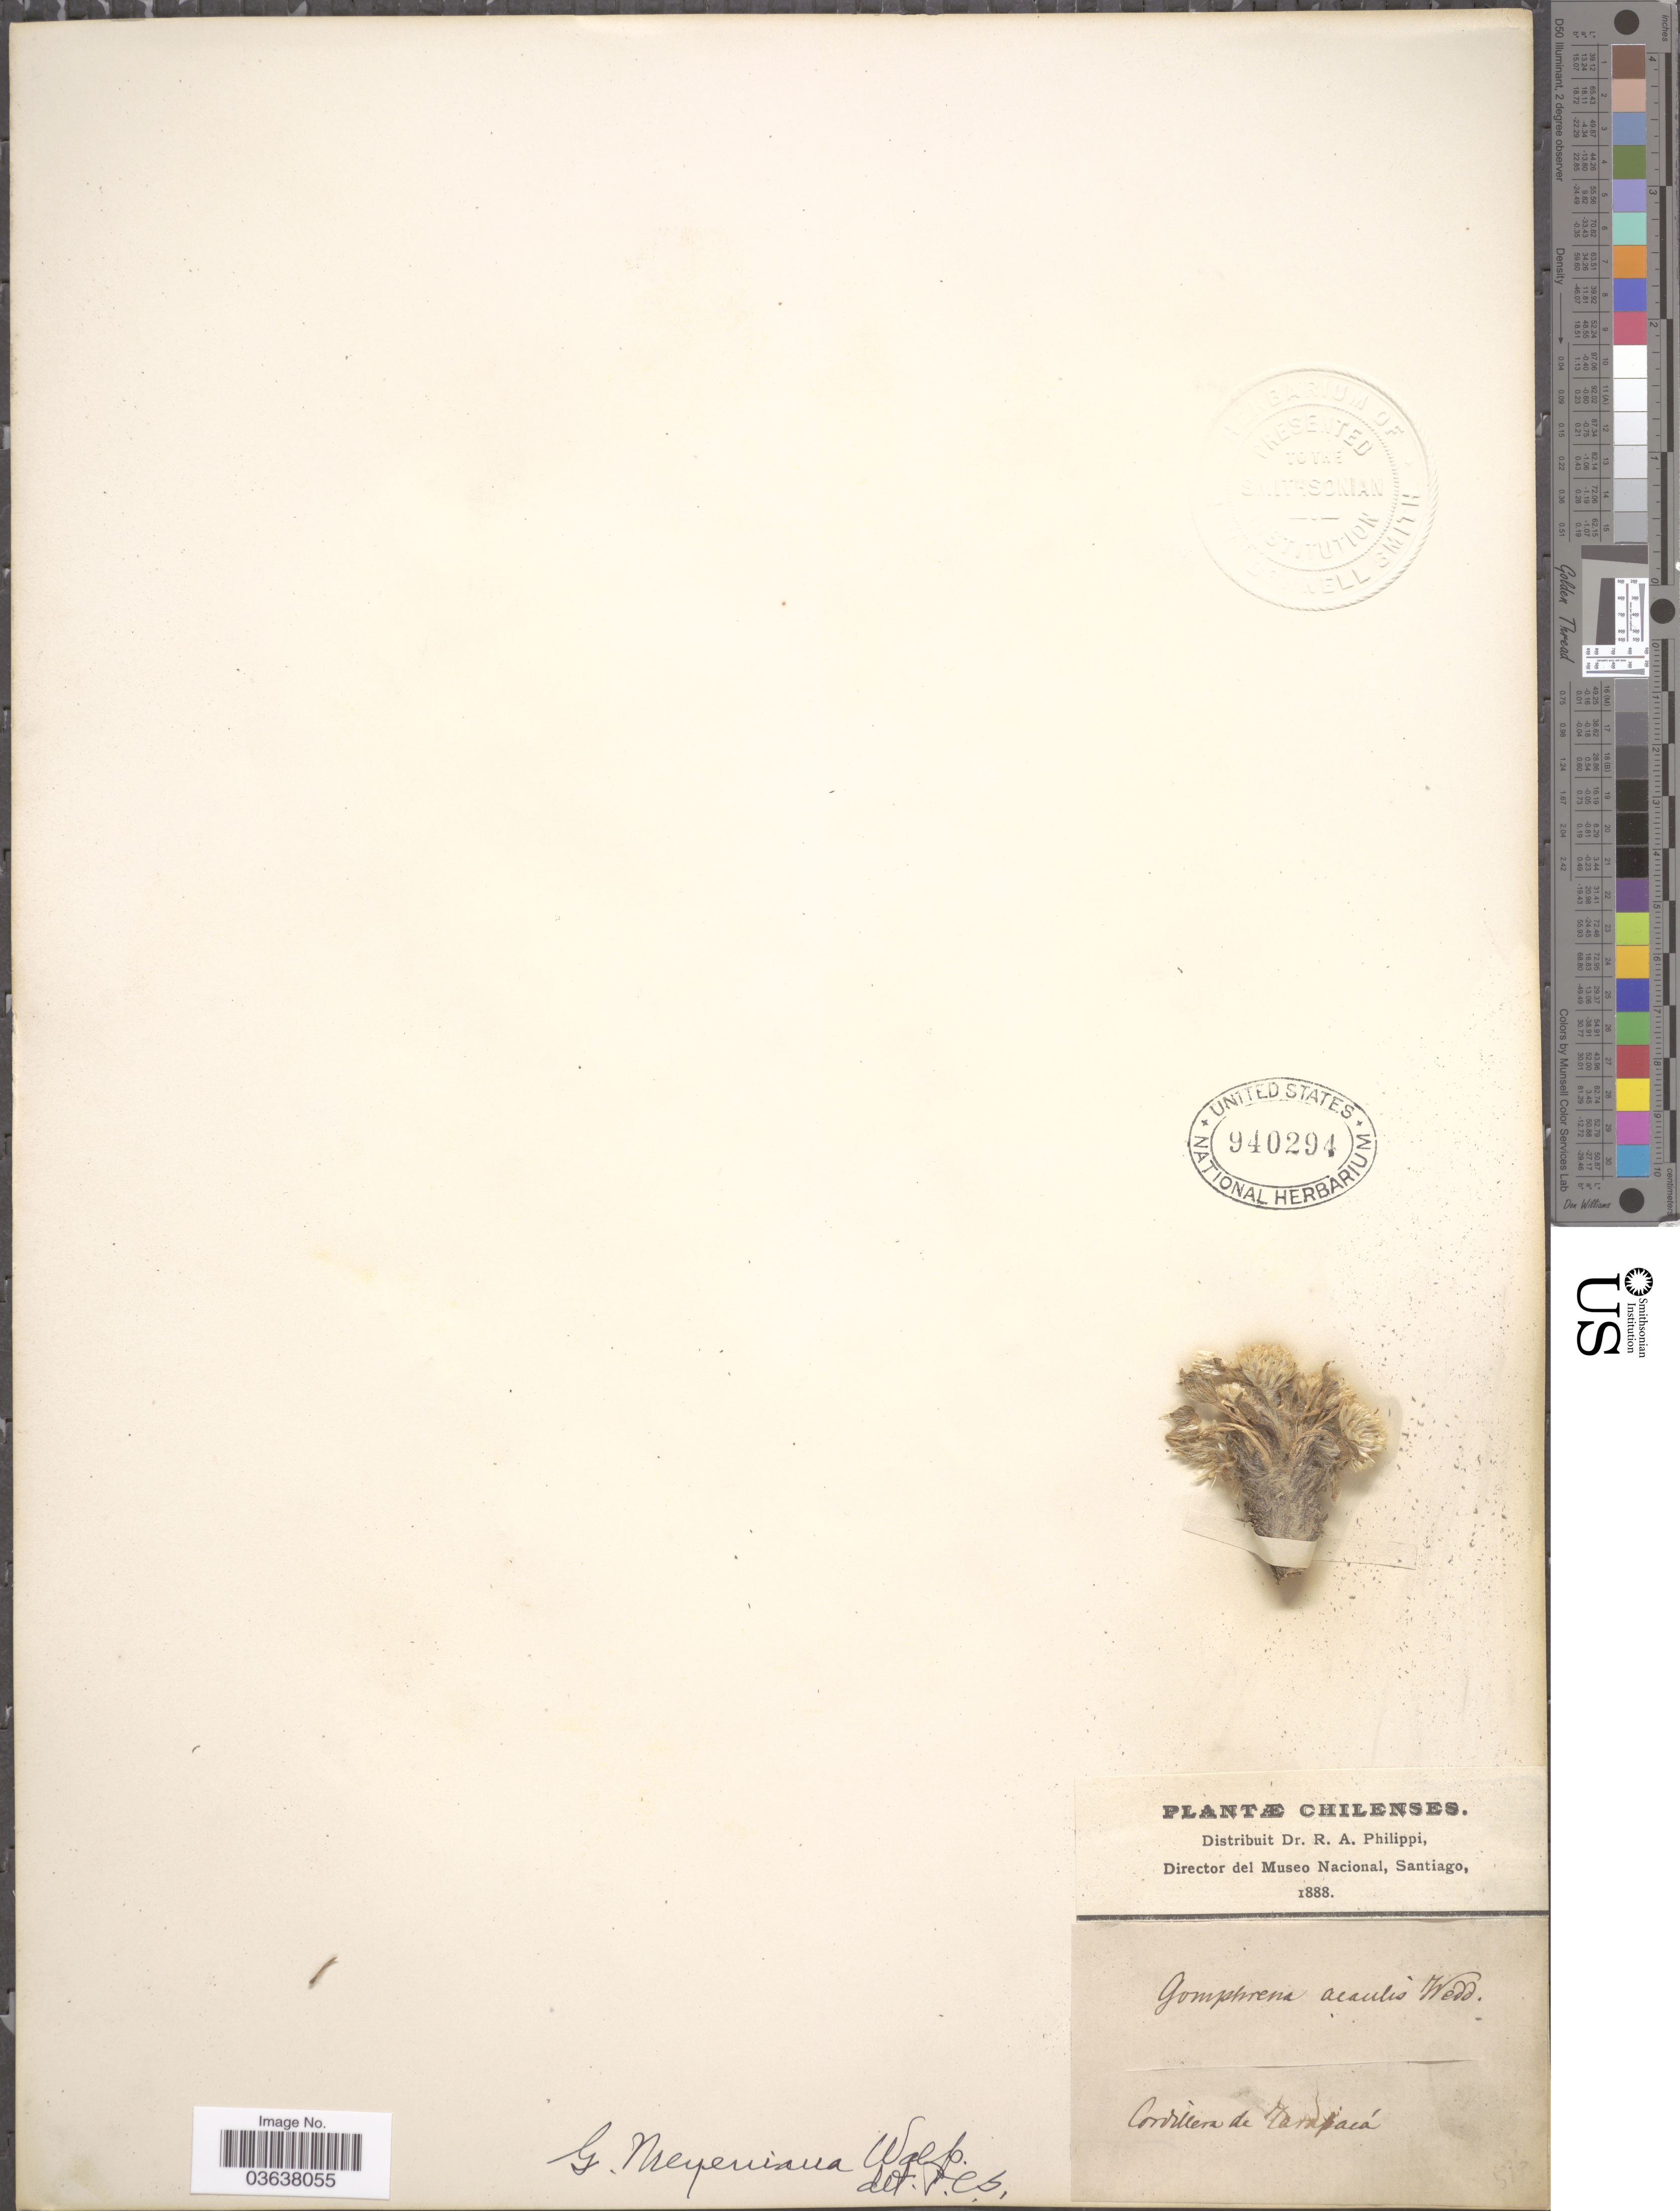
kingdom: Plantae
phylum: Tracheophyta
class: Magnoliopsida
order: Caryophyllales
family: Amaranthaceae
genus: Gomphrena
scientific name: Gomphrena meyeniana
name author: Walp.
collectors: ex. herb. R.A. Philippi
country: Chile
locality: Cordillera de Tarapacá.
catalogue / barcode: US 940294